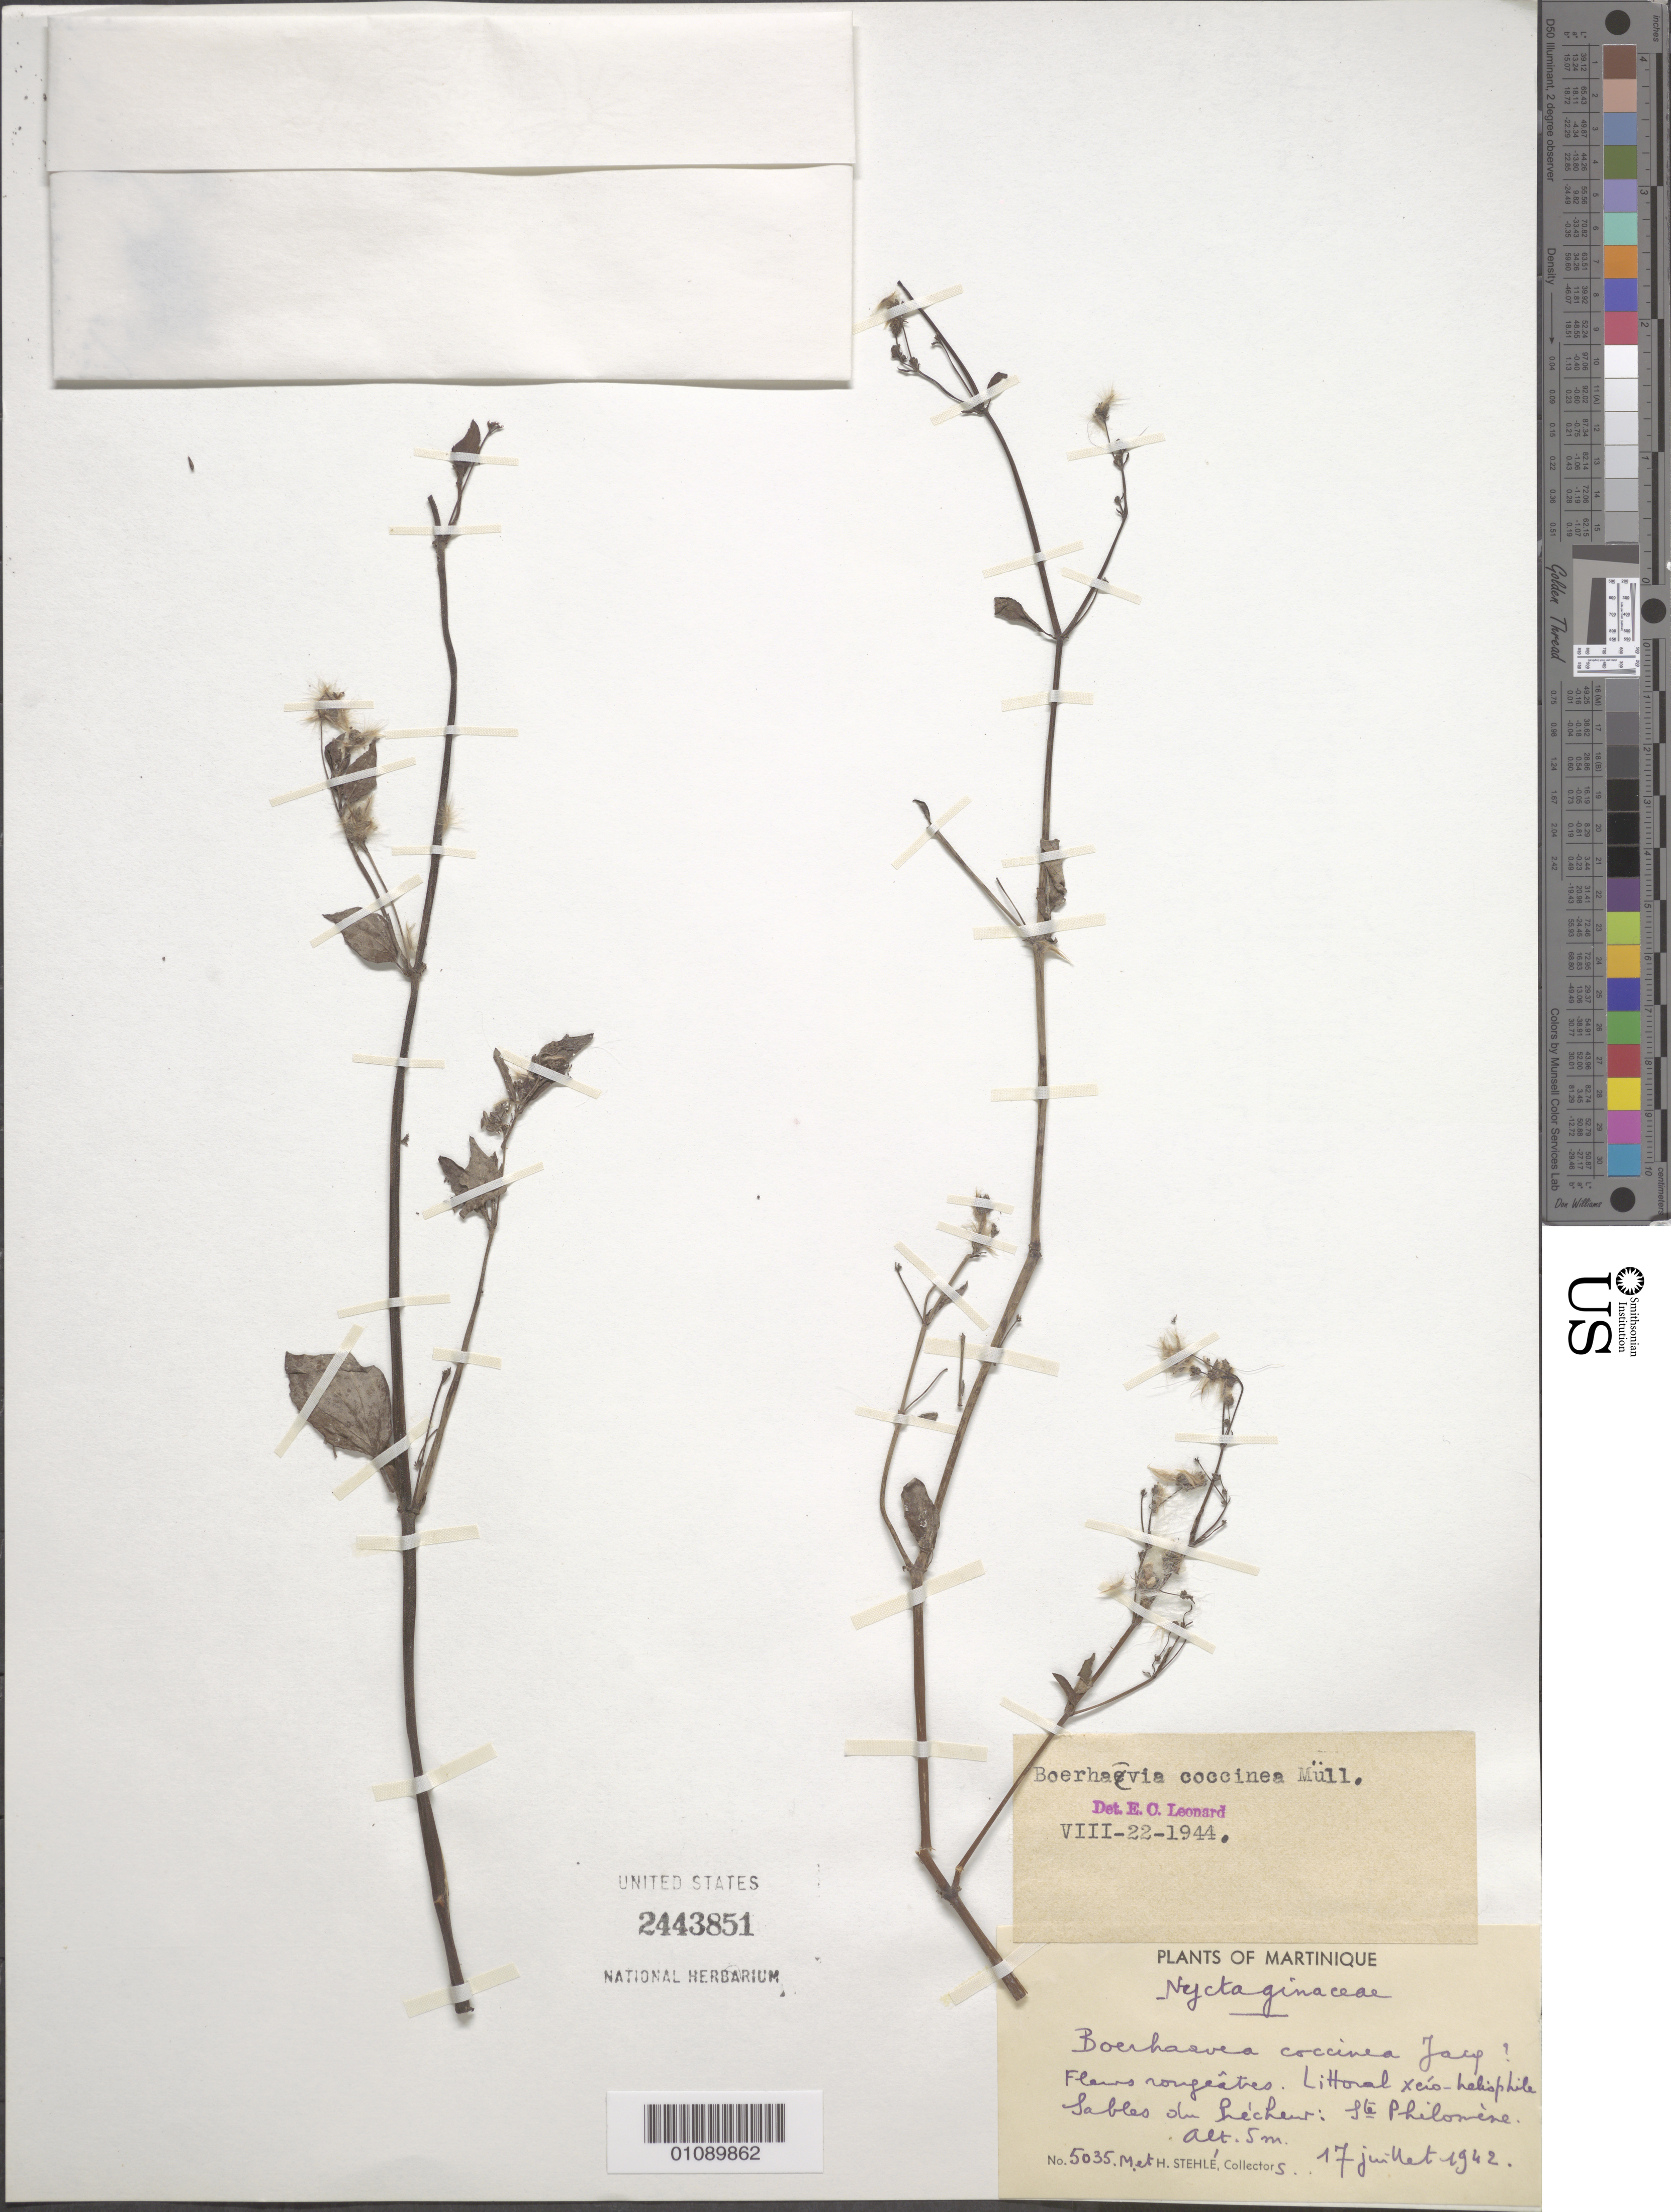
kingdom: Plantae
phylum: Tracheophyta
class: Magnoliopsida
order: Caryophyllales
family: Nyctaginaceae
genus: Boerhavia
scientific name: Boerhavia coccinea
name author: Mill.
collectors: M. Stehlé & H. Stehlé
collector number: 5035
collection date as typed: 17 Jul 1942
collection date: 1942-07-17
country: Martinique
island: Martinique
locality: Sables du Lecheur: Ste Philomene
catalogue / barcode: US 2443851